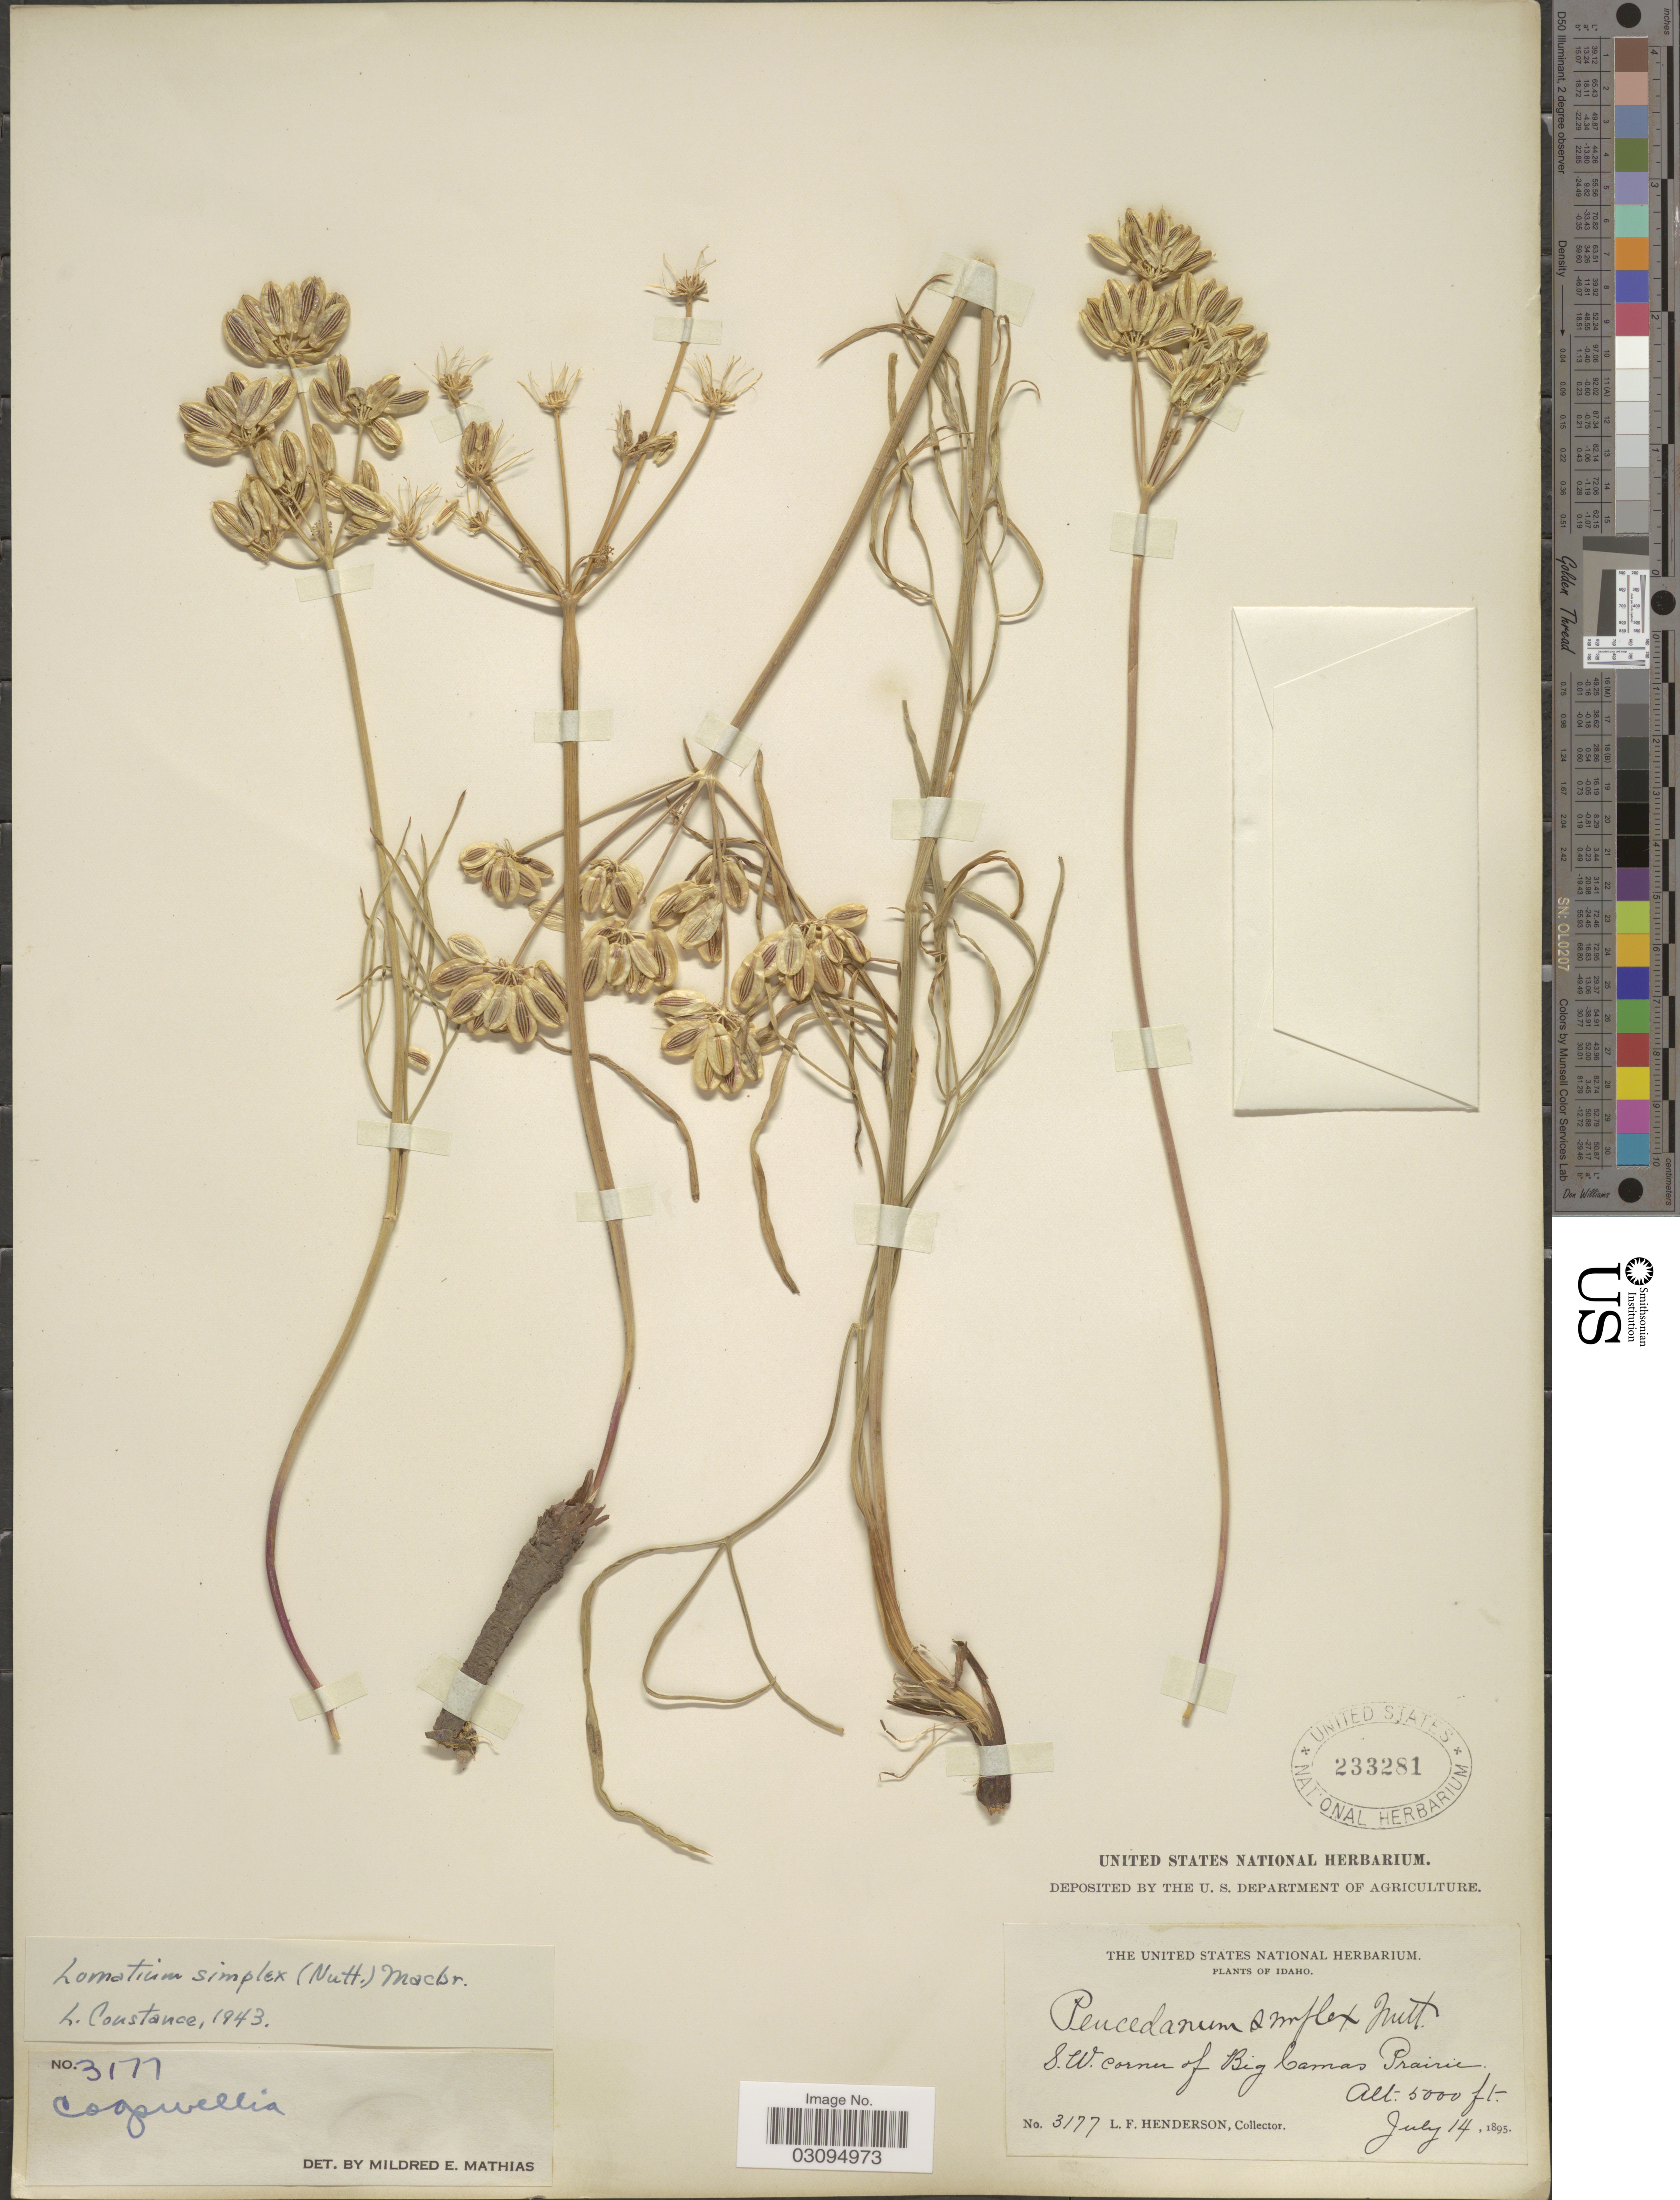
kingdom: Plantae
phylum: Tracheophyta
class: Magnoliopsida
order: Apiales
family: Apiaceae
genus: Lomatium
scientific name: Lomatium simplex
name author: (Nutt. ex S. Watson) J.F. Macbr.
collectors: L. Henderson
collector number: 3177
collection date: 1895-07-14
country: United States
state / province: Idaho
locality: S.W. corner of Big Camas Prairie.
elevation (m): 1524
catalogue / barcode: US 233281